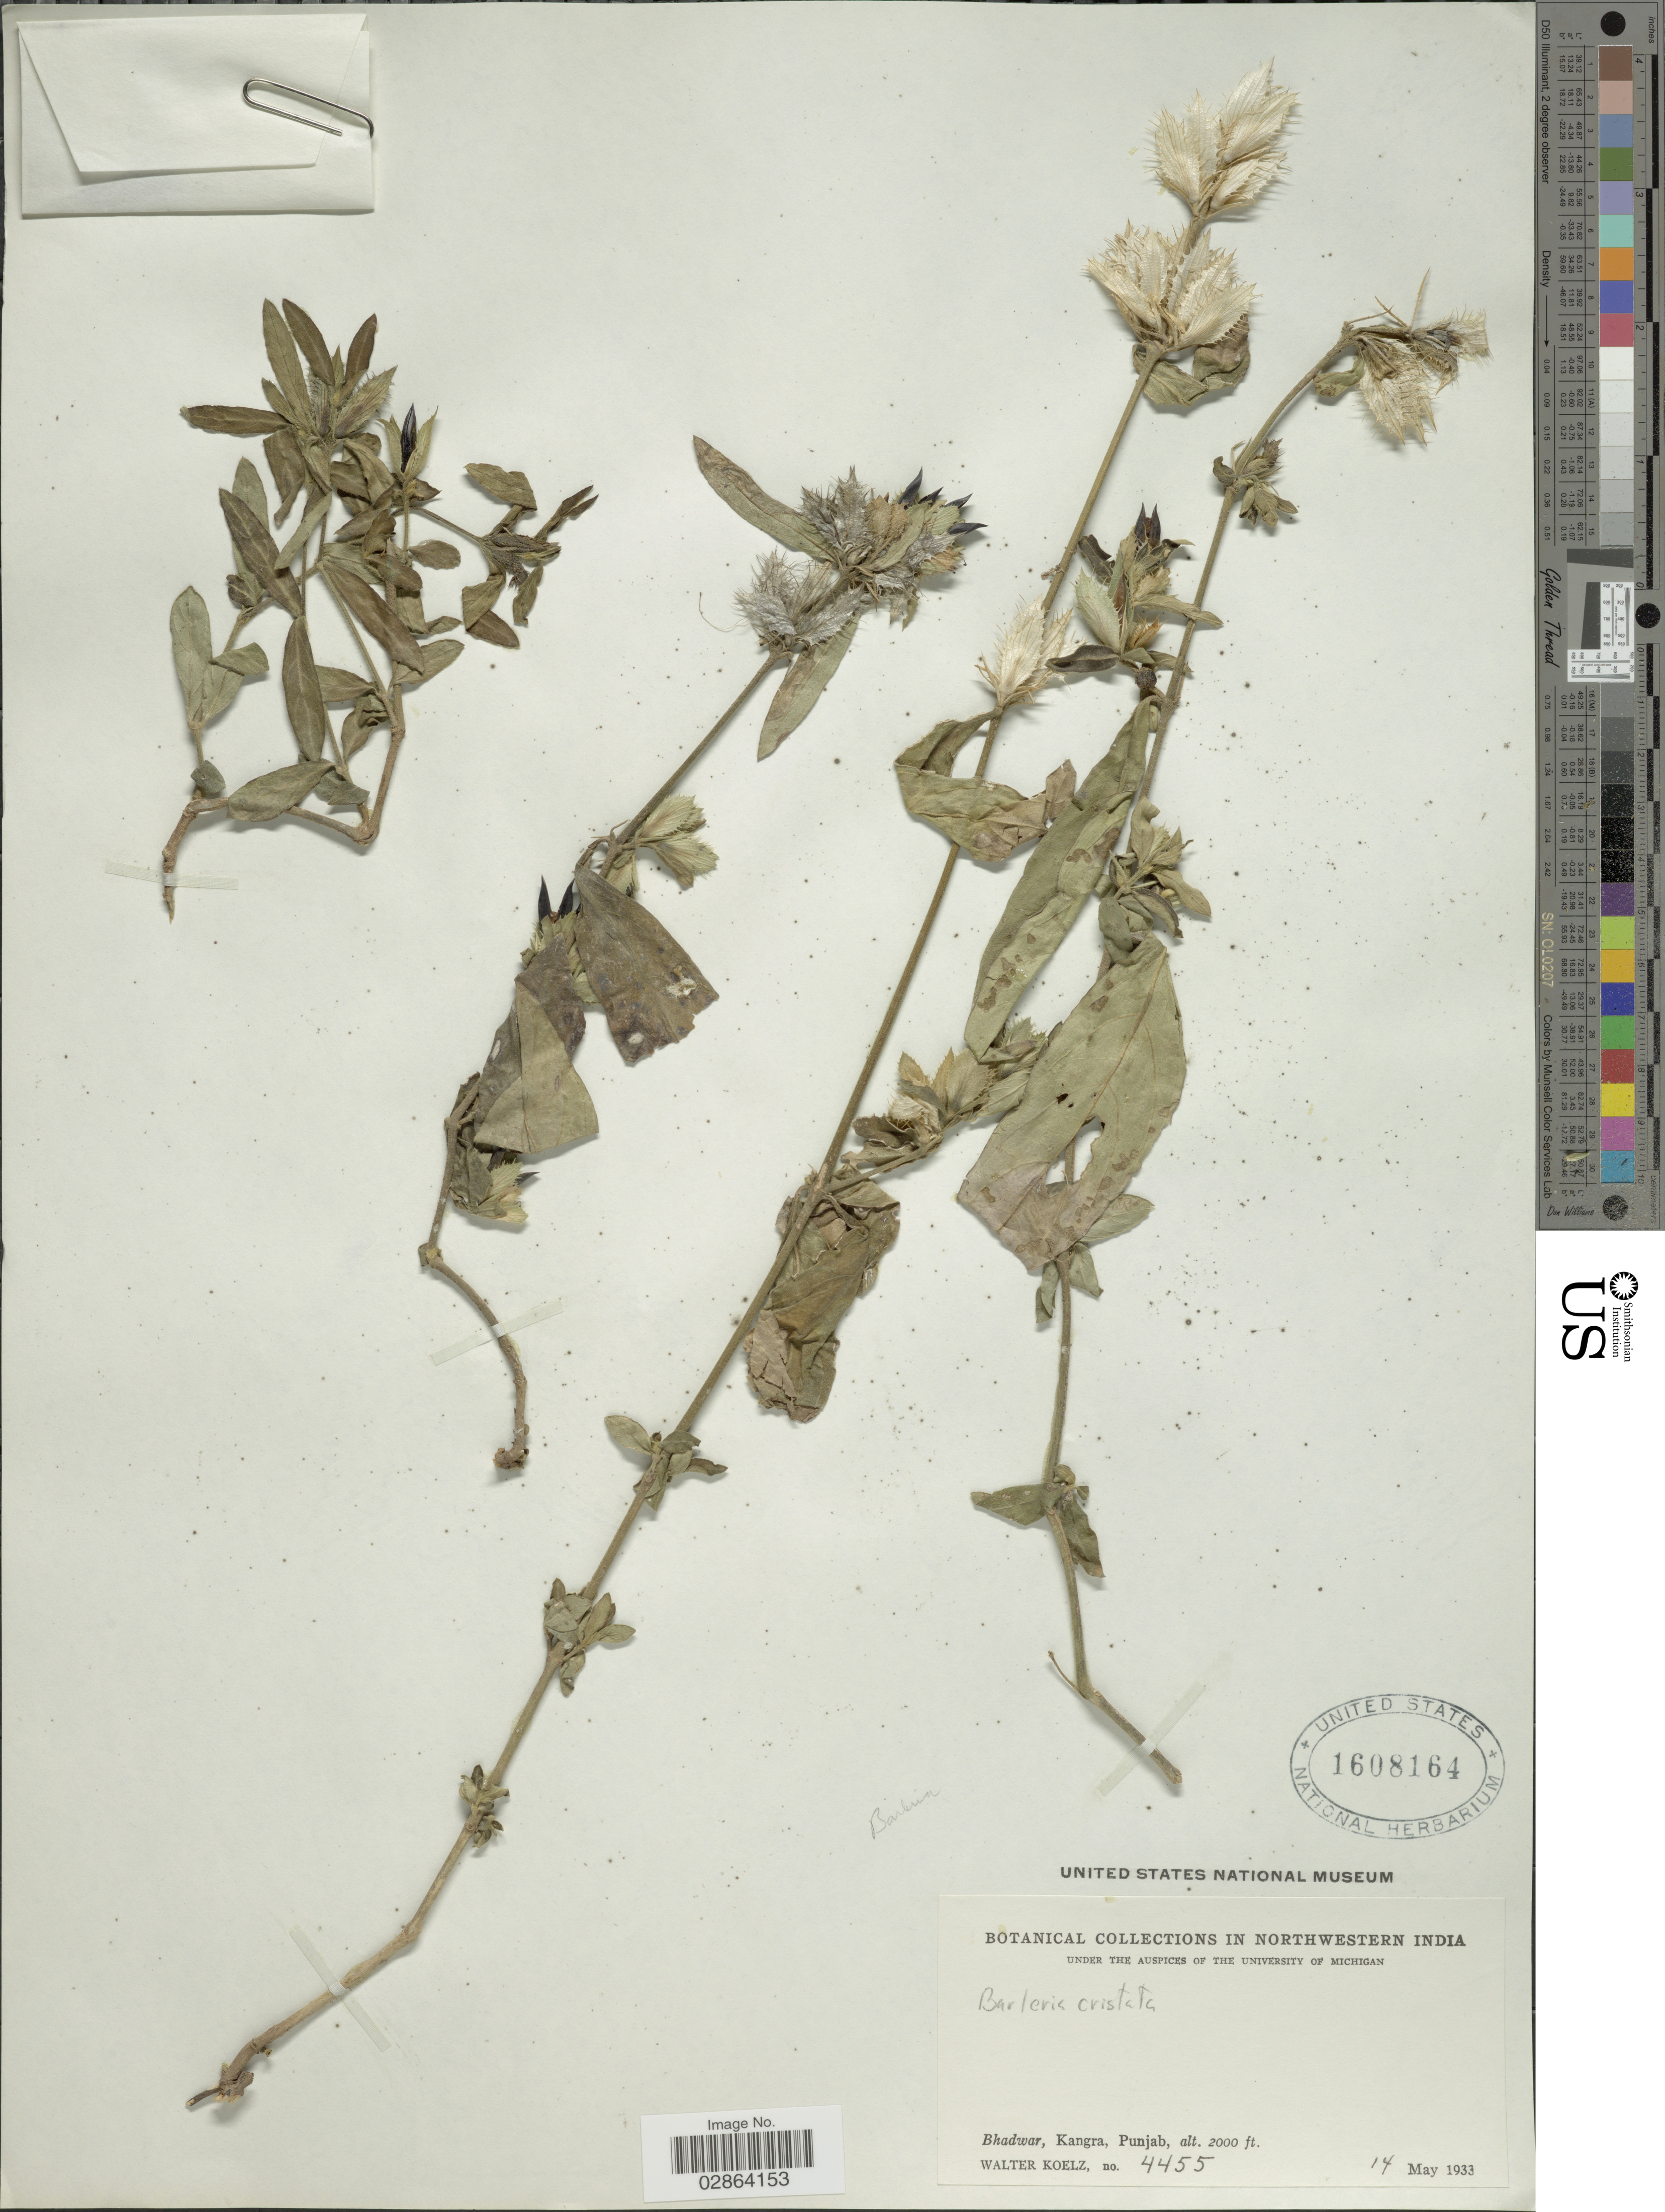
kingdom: Plantae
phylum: Tracheophyta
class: Magnoliopsida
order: Lamiales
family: Acanthaceae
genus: Barleria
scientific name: Barleria cristata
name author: L.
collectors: W. N. Koelz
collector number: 4455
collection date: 1933-05-14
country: India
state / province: Himachal Pradesh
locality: Northwestern India, Bhadwar, Kangra.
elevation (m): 610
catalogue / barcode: US 1608164